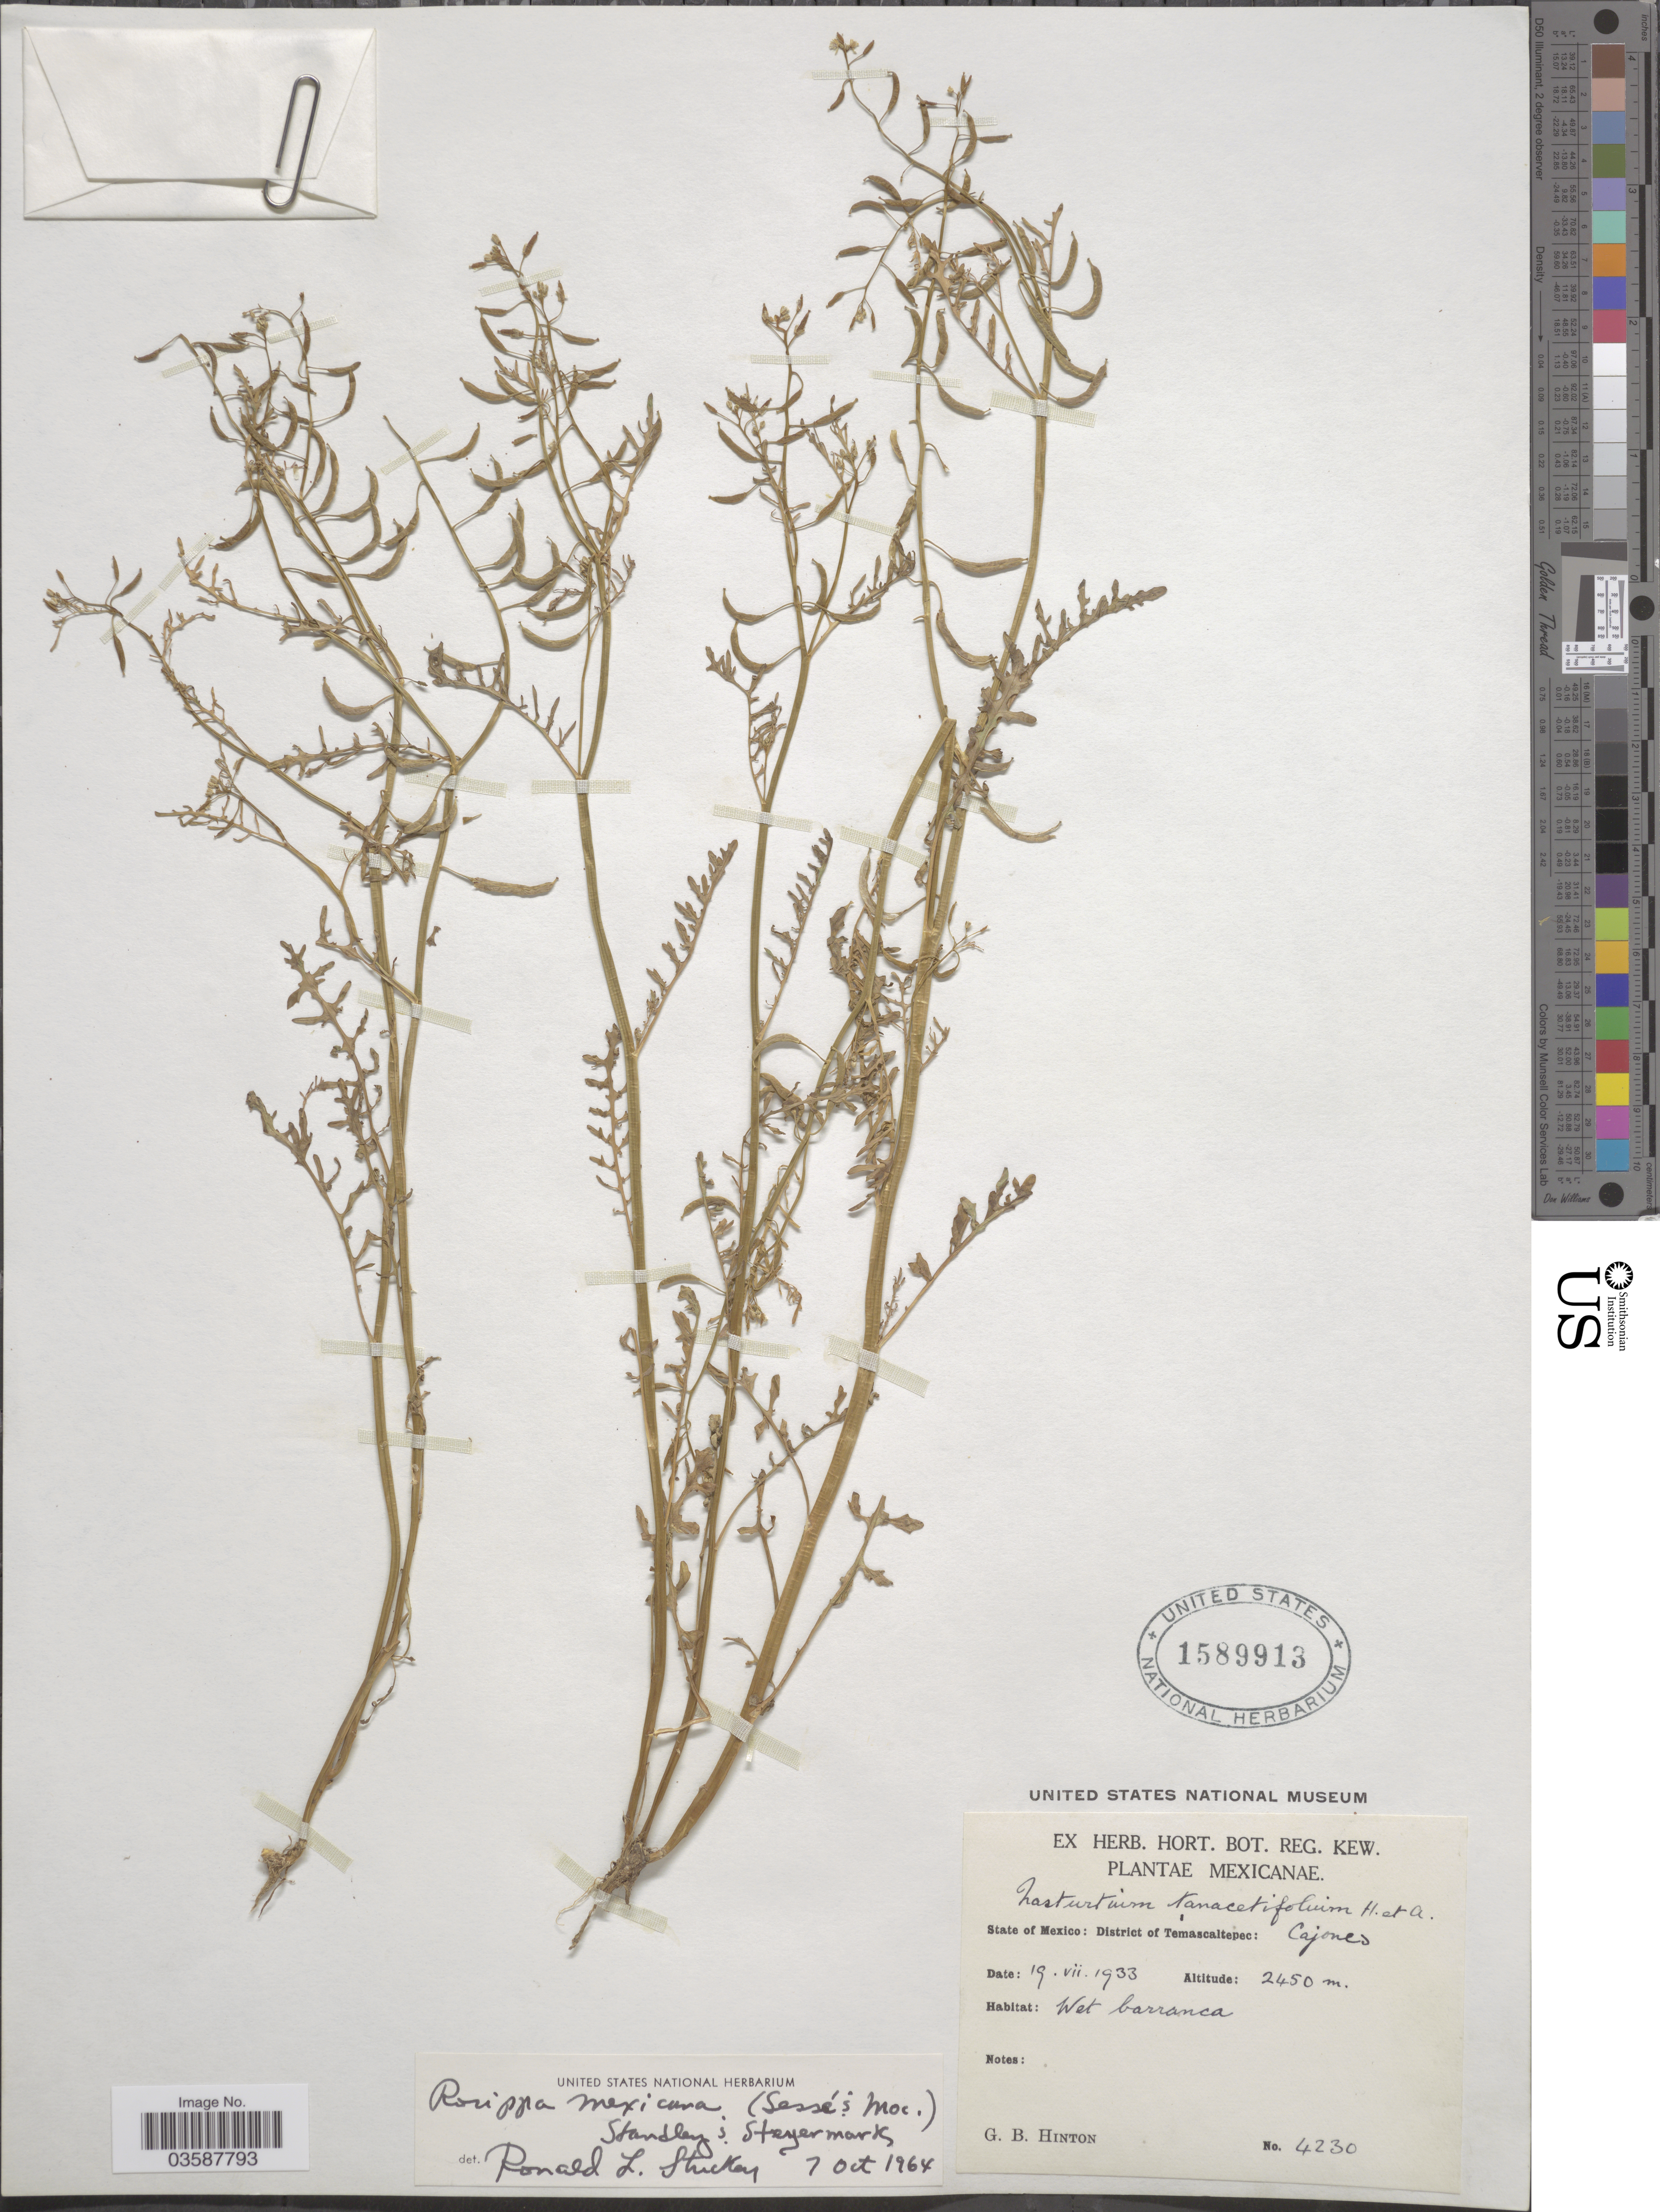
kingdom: Plantae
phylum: Tracheophyta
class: Magnoliopsida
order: Brassicales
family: Brassicaceae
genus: Rorippa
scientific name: Rorippa mexicana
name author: (Moc.) Standl. & Steyerm.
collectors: G. B. Hinton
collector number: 4230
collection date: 1933-07-19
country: Mexico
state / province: México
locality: District of Temascaltepec: Cajones.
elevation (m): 2450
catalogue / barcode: US 1589913